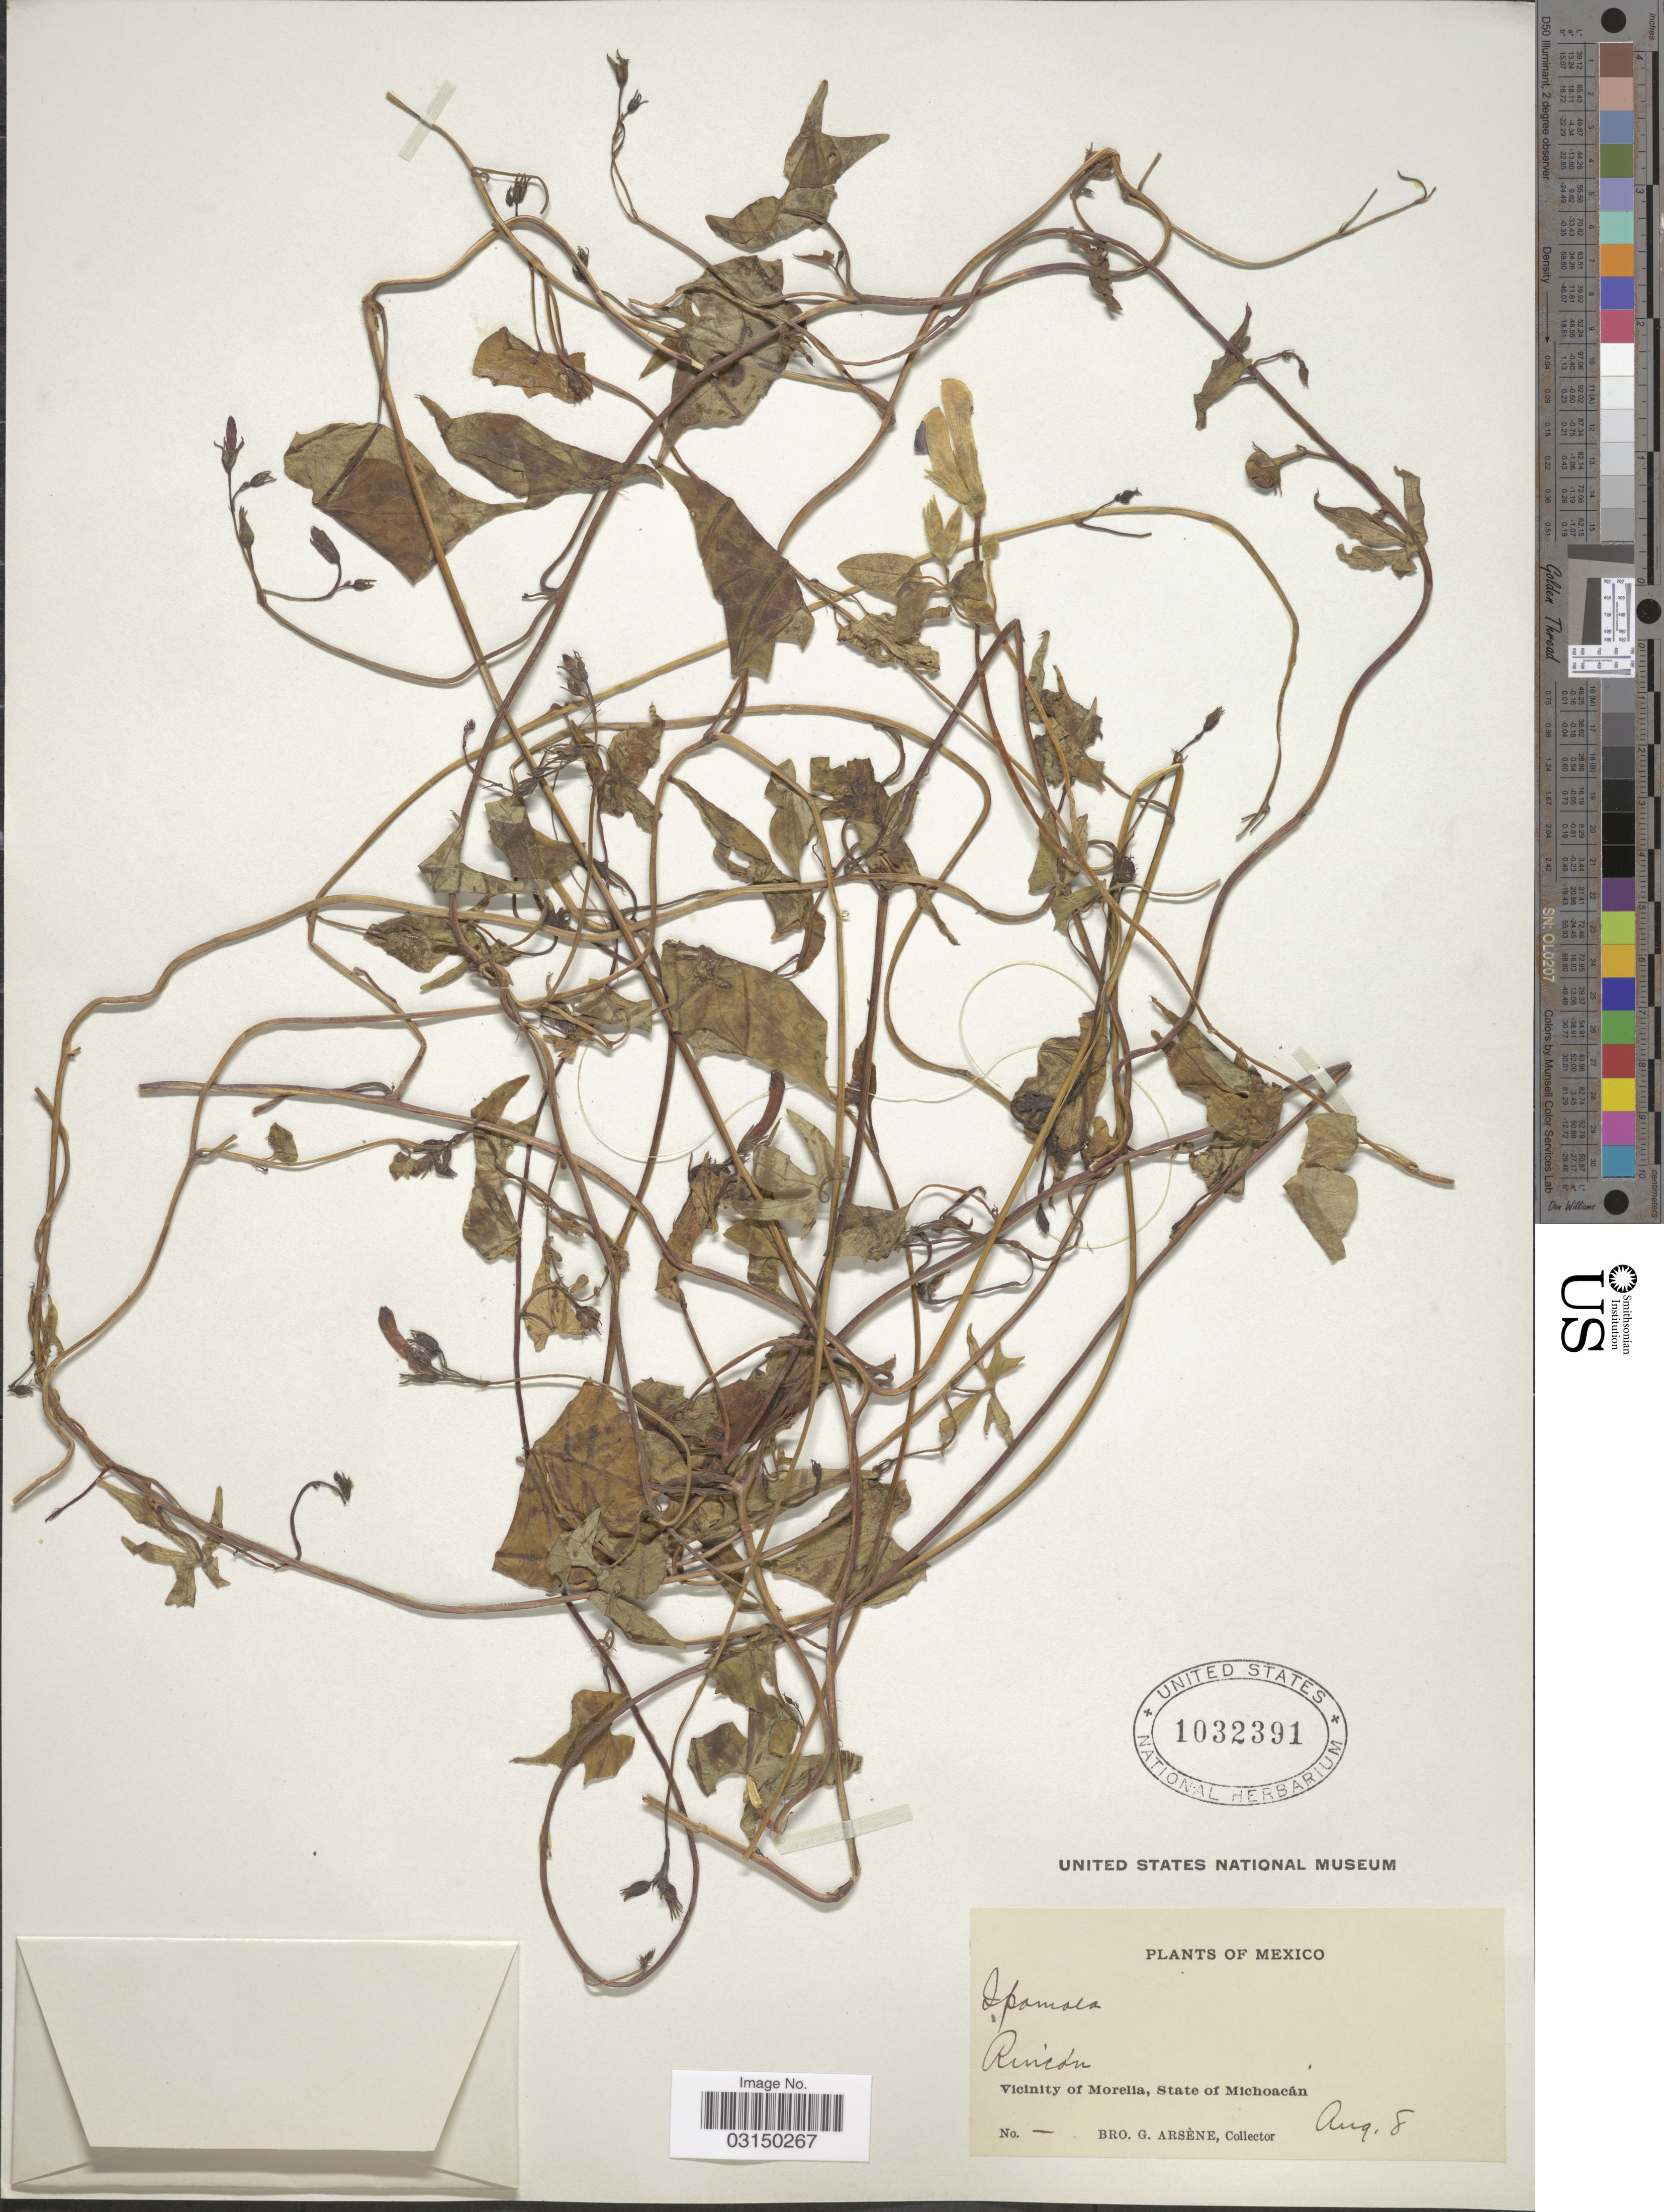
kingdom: Plantae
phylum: Tracheophyta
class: Magnoliopsida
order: Solanales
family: Convolvulaceae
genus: Ipomoea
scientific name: Ipomoea hederifolia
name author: L.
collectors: Bro. G. Arsène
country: Mexico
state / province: Michoacán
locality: Rincón. Vicinity of Morelia.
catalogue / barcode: US 1032391